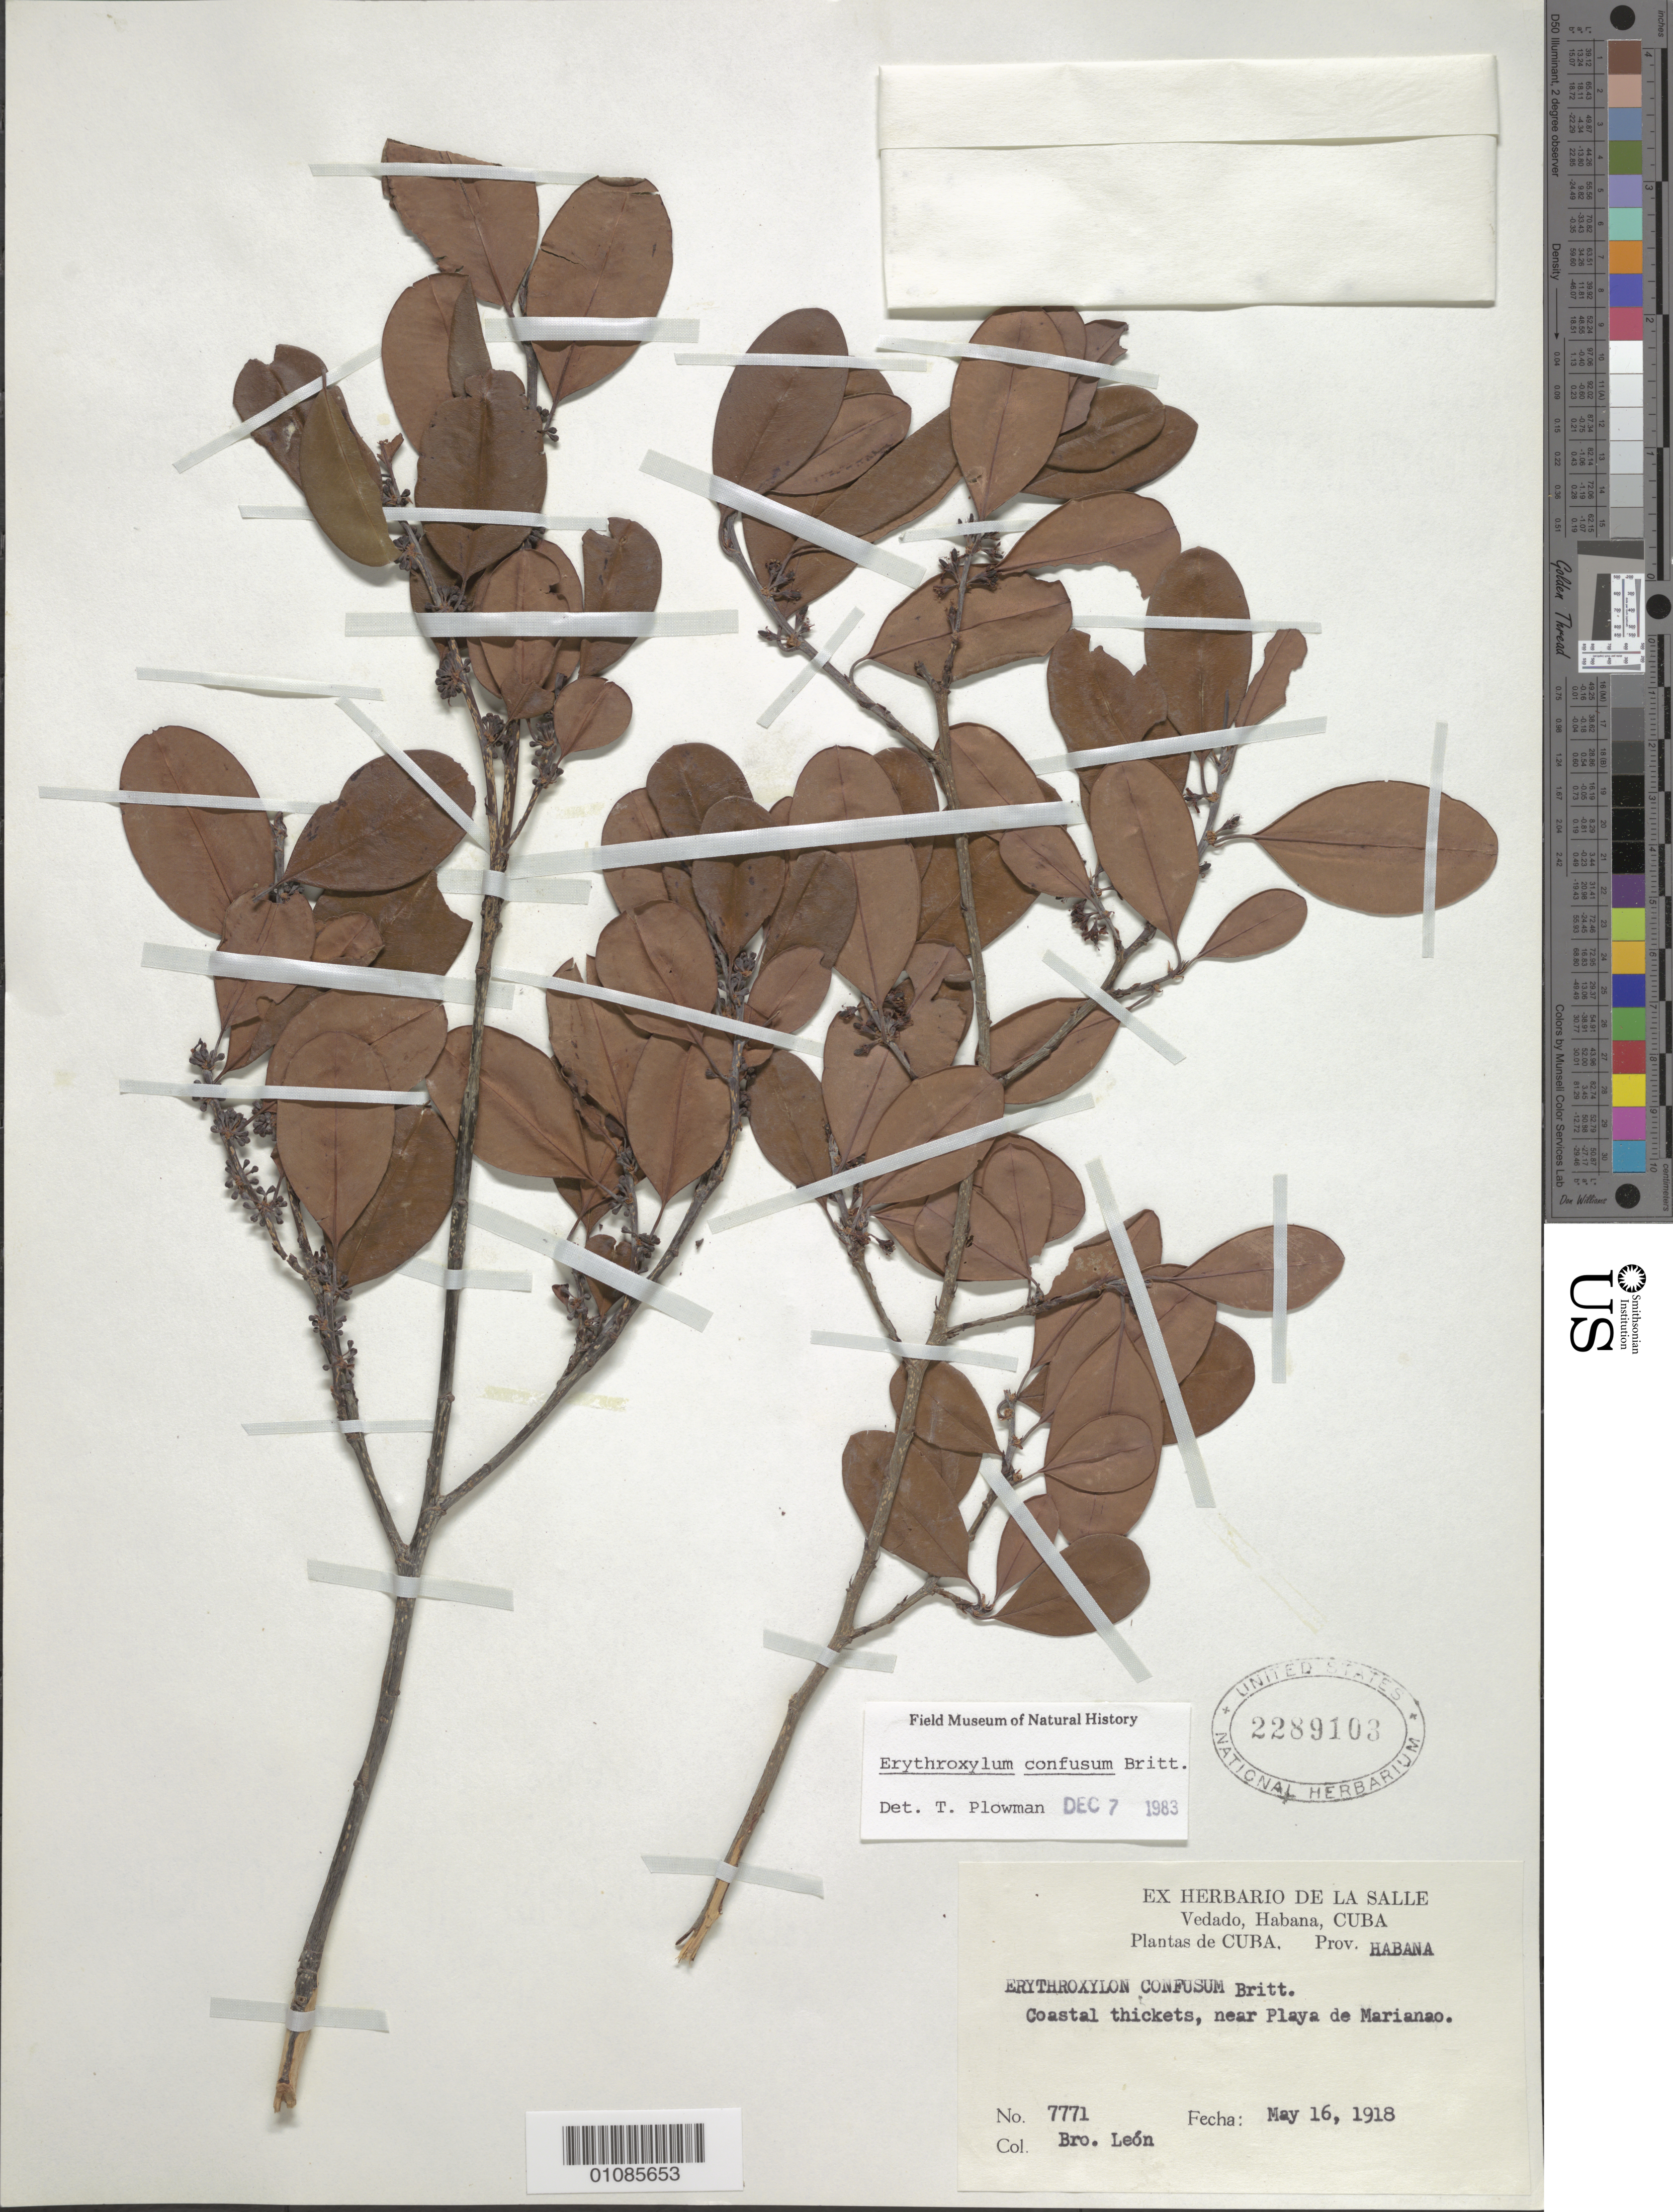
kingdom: Plantae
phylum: Tracheophyta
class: Magnoliopsida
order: Malpighiales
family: Erythroxylaceae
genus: Erythroxylum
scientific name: Erythroxylum confusum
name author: Britton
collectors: Bro. León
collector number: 7771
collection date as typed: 16 May 1918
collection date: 1918-05-16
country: Cuba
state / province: La Habana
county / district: Municipio Playa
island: Cuba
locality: Playa de Marianao (near)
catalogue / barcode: US 2289103